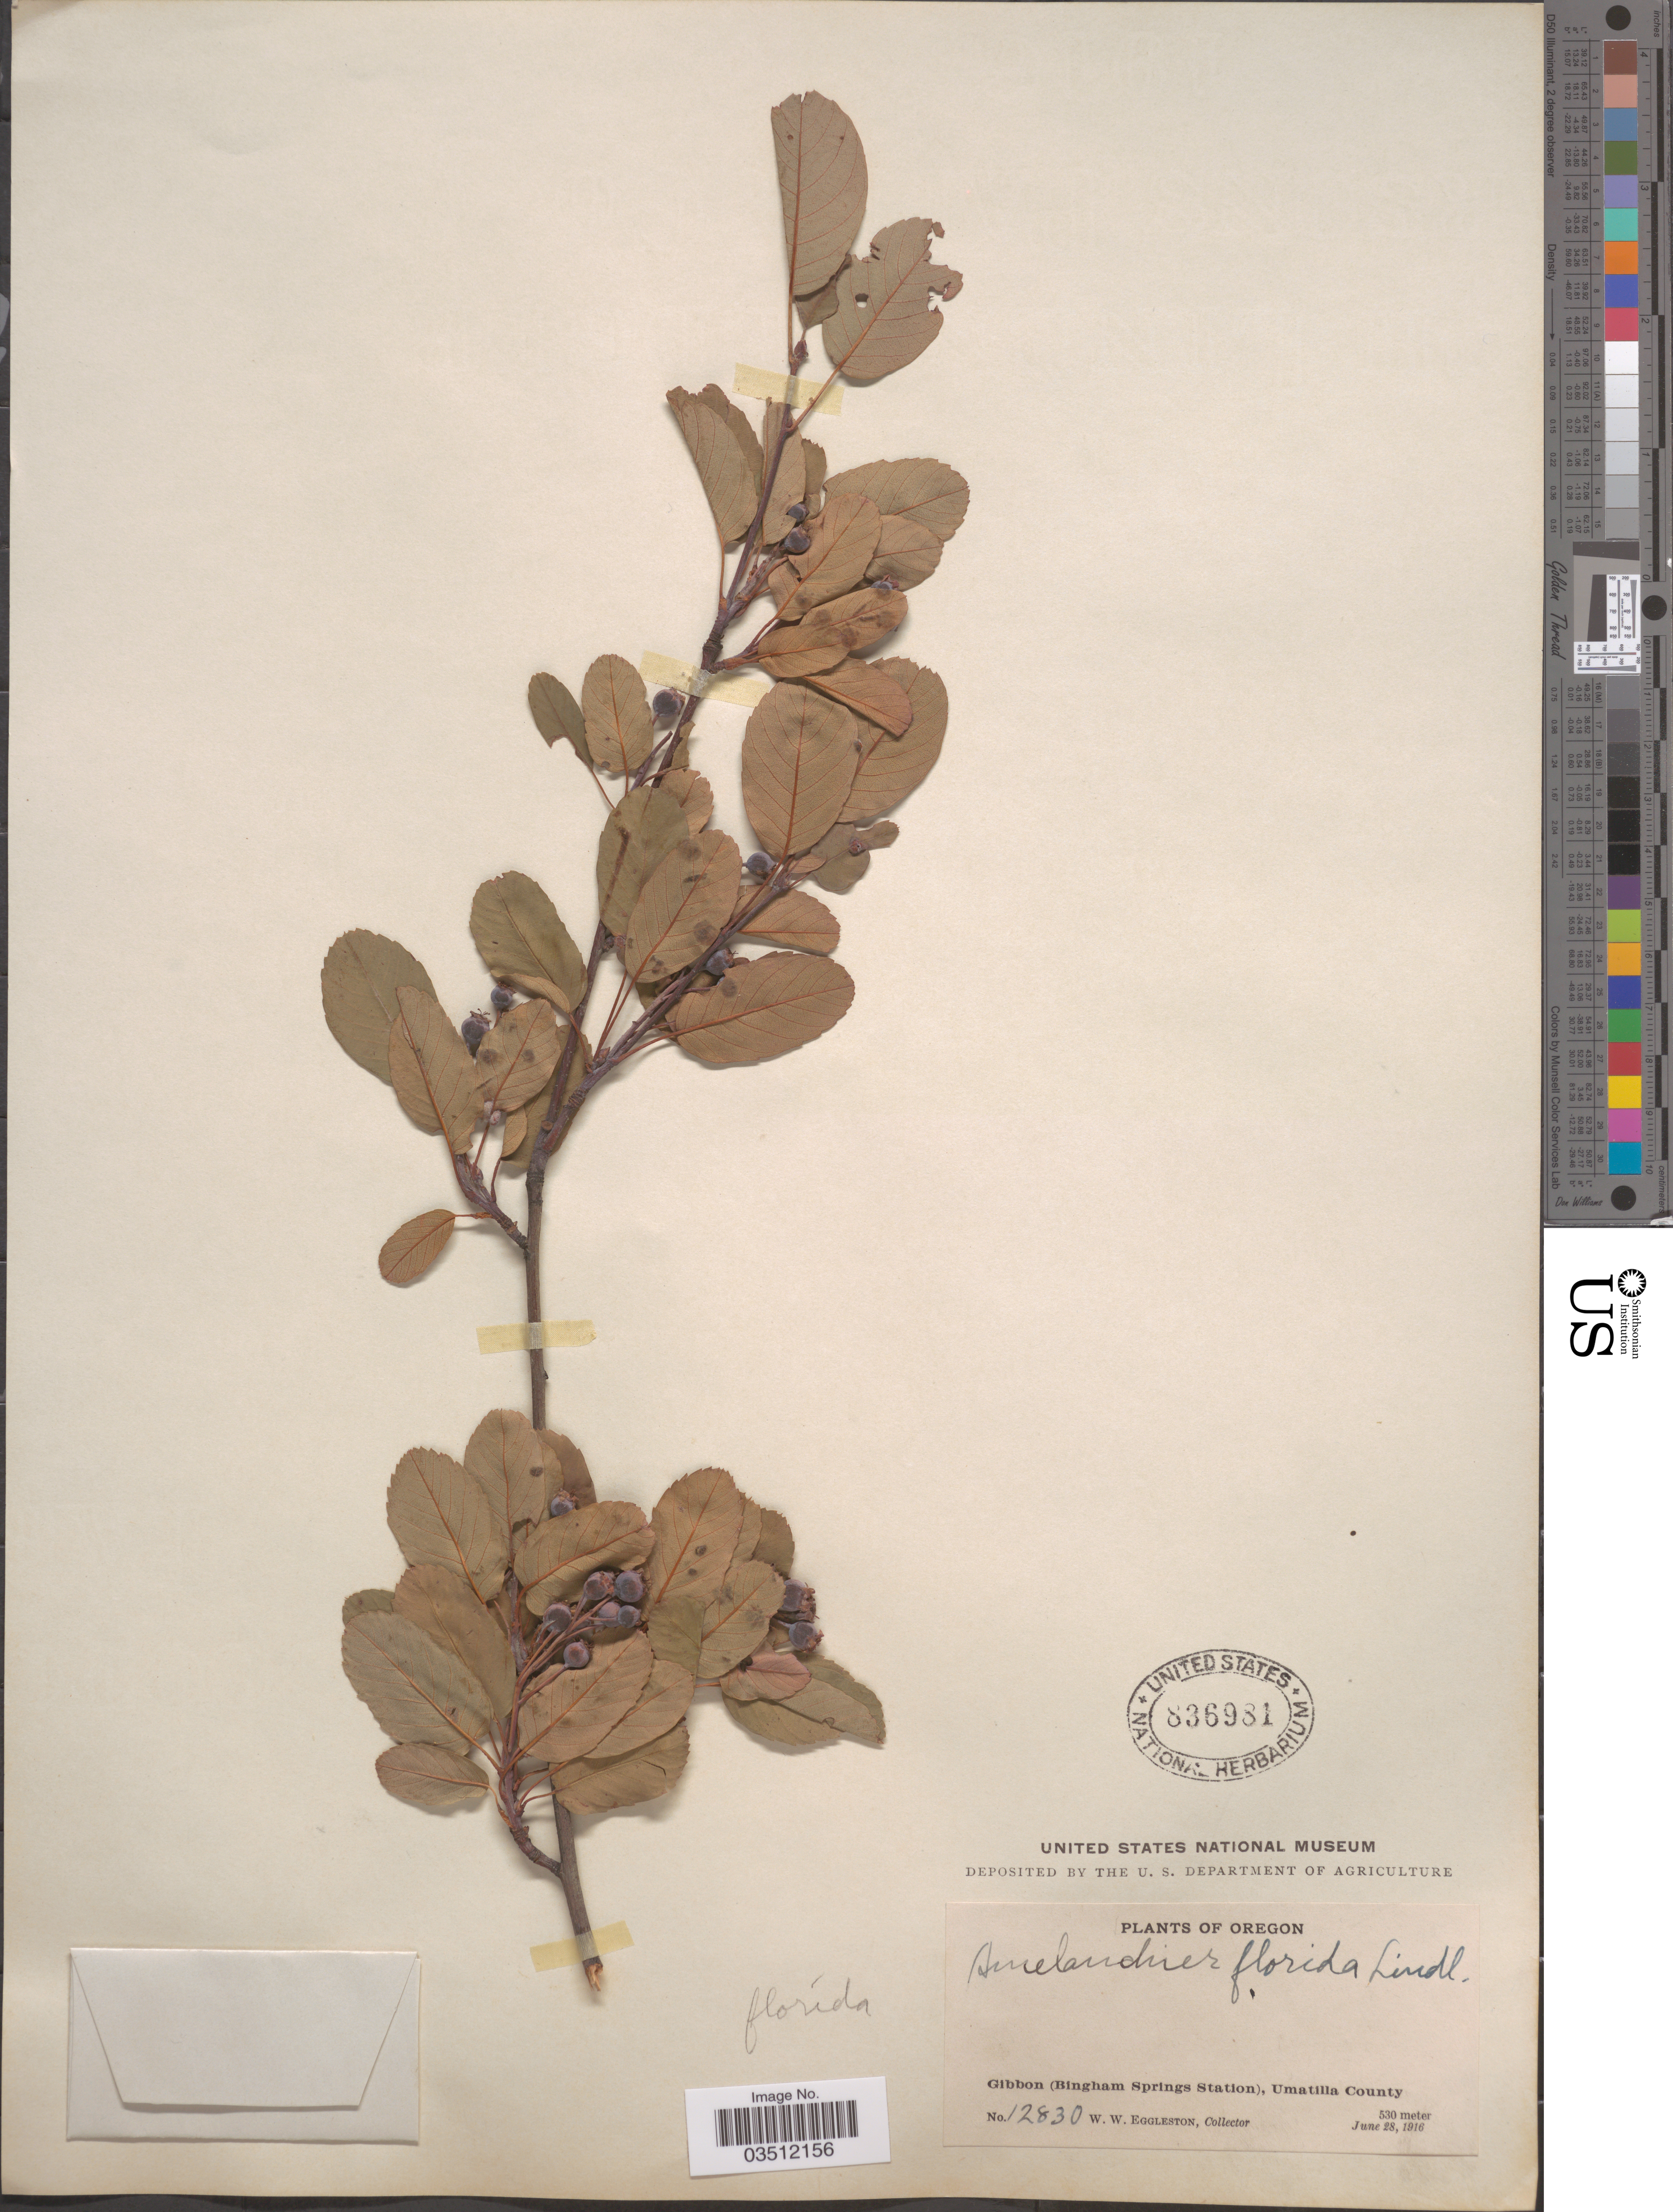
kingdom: Plantae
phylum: Tracheophyta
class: Magnoliopsida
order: Rosales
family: Rosaceae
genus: Amelanchier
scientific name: Amelanchier florida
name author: Lindl.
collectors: W. W. Eggleston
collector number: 12830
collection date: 1916-06-28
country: United States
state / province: Oregon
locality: Gibbon (Bingham Springs Station), Umatilla County.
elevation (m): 530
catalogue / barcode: US 836981